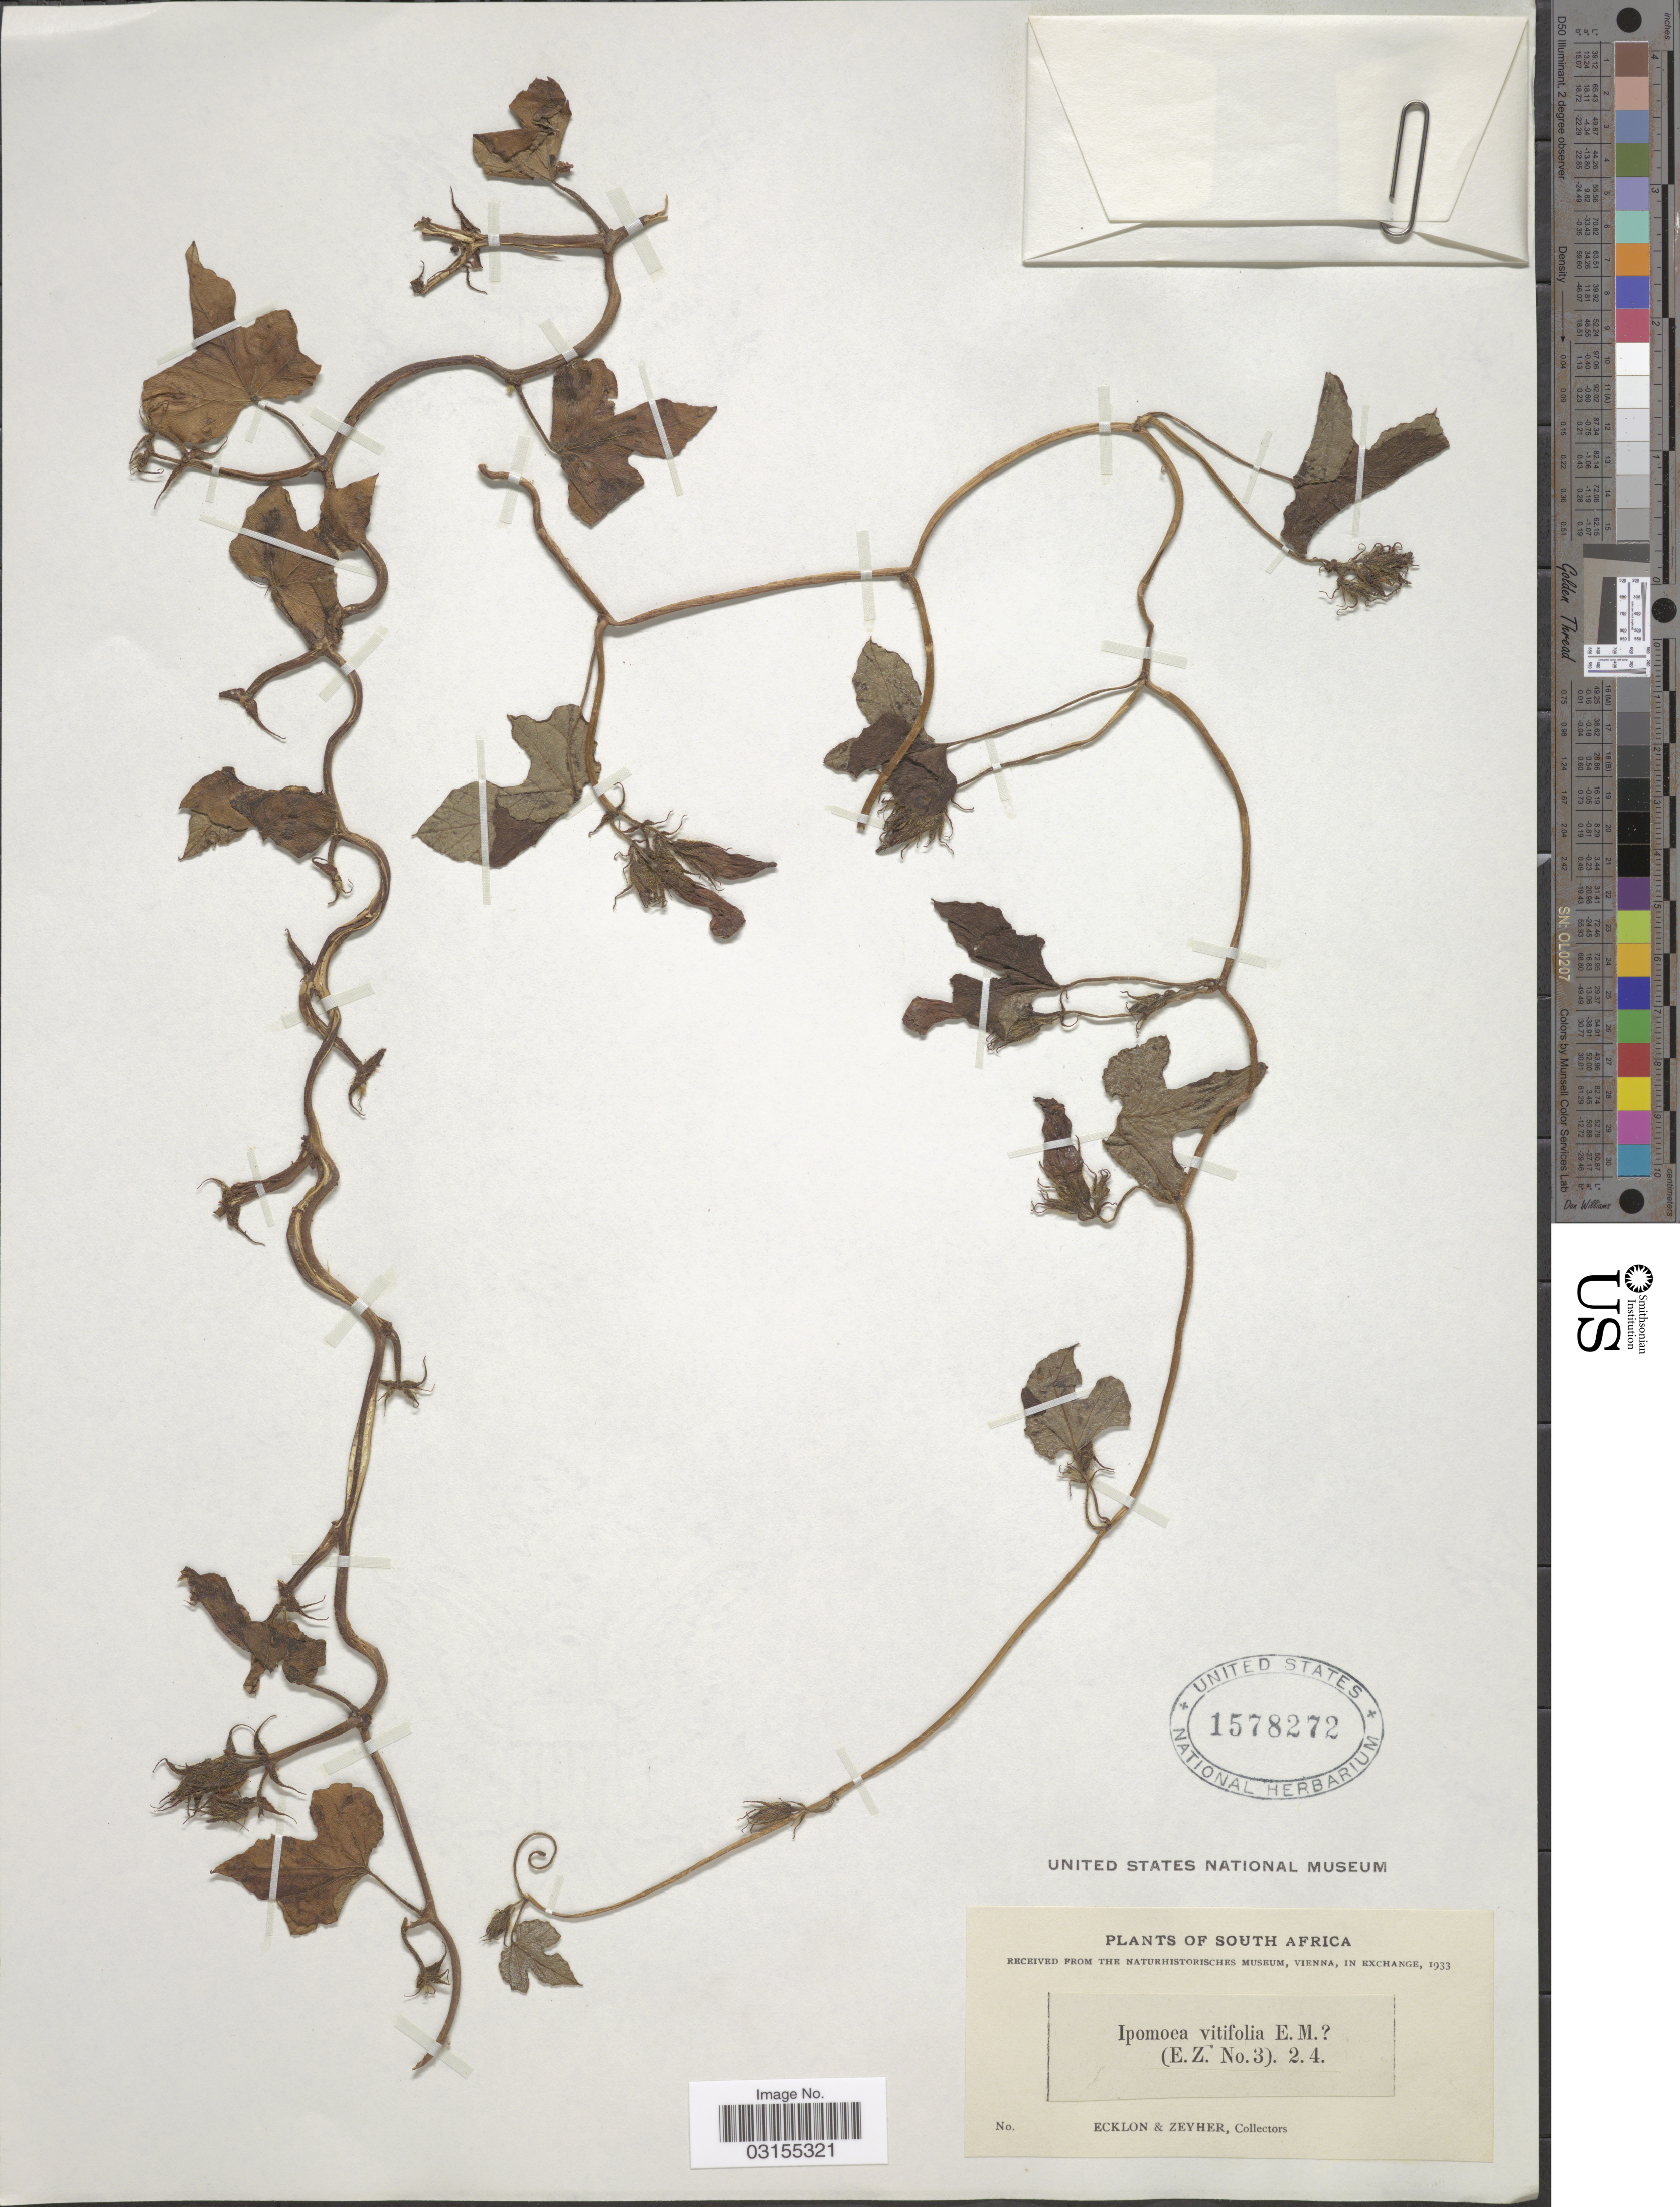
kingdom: Plantae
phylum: Tracheophyta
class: Magnoliopsida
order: Solanales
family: Convolvulaceae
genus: Ipomoea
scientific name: Ipomoea vitifolia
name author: (Burm. f.) Blume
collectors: -. Ecklon & -. Zeyher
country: South Africa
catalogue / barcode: US 1578272